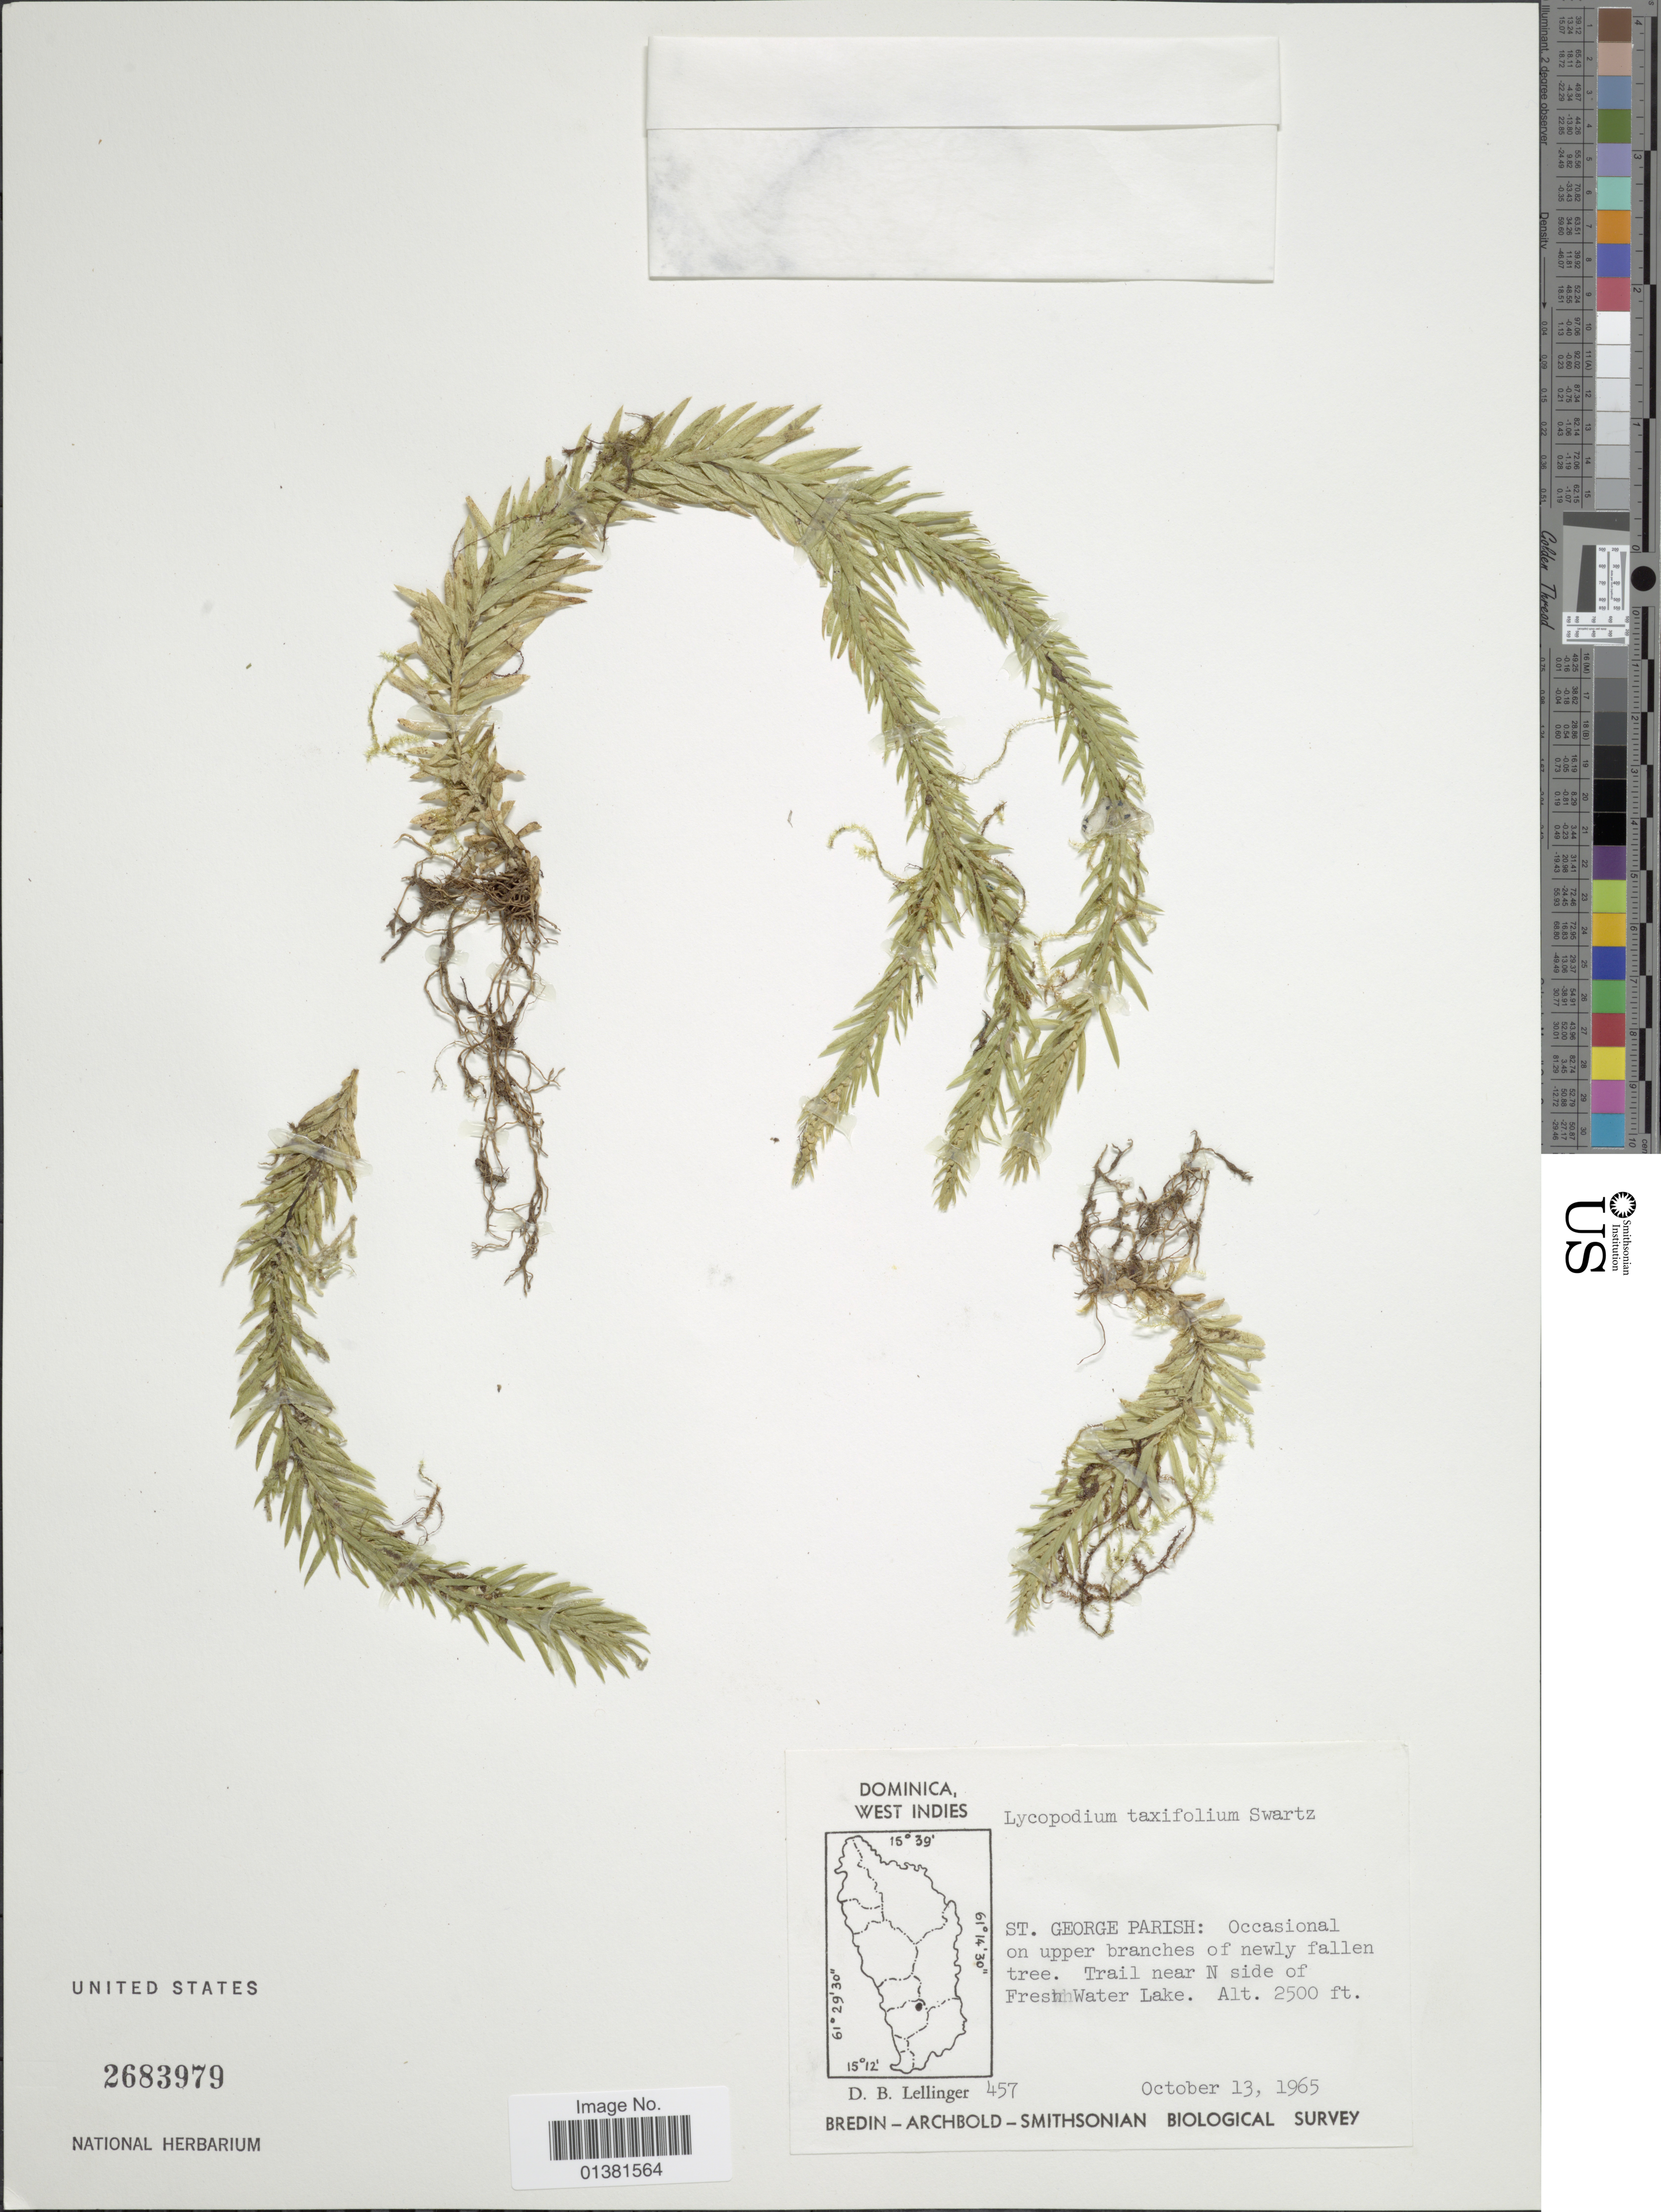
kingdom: Plantae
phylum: Tracheophyta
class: Lycopodiopsida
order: Lycopodiales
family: Lycopodiaceae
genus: Phlegmariurus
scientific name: Phlegmariurus taxifolius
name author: (Sw.) Á. Löve & D. Löve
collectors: D. B. Lellinger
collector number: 457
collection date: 1965-10-13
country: Dominica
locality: West Indies, St. George Parish: Occasional on upper branches of newly fallen tree. Trail near N side of Freshwater Lake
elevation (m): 762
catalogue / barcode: US 2683979